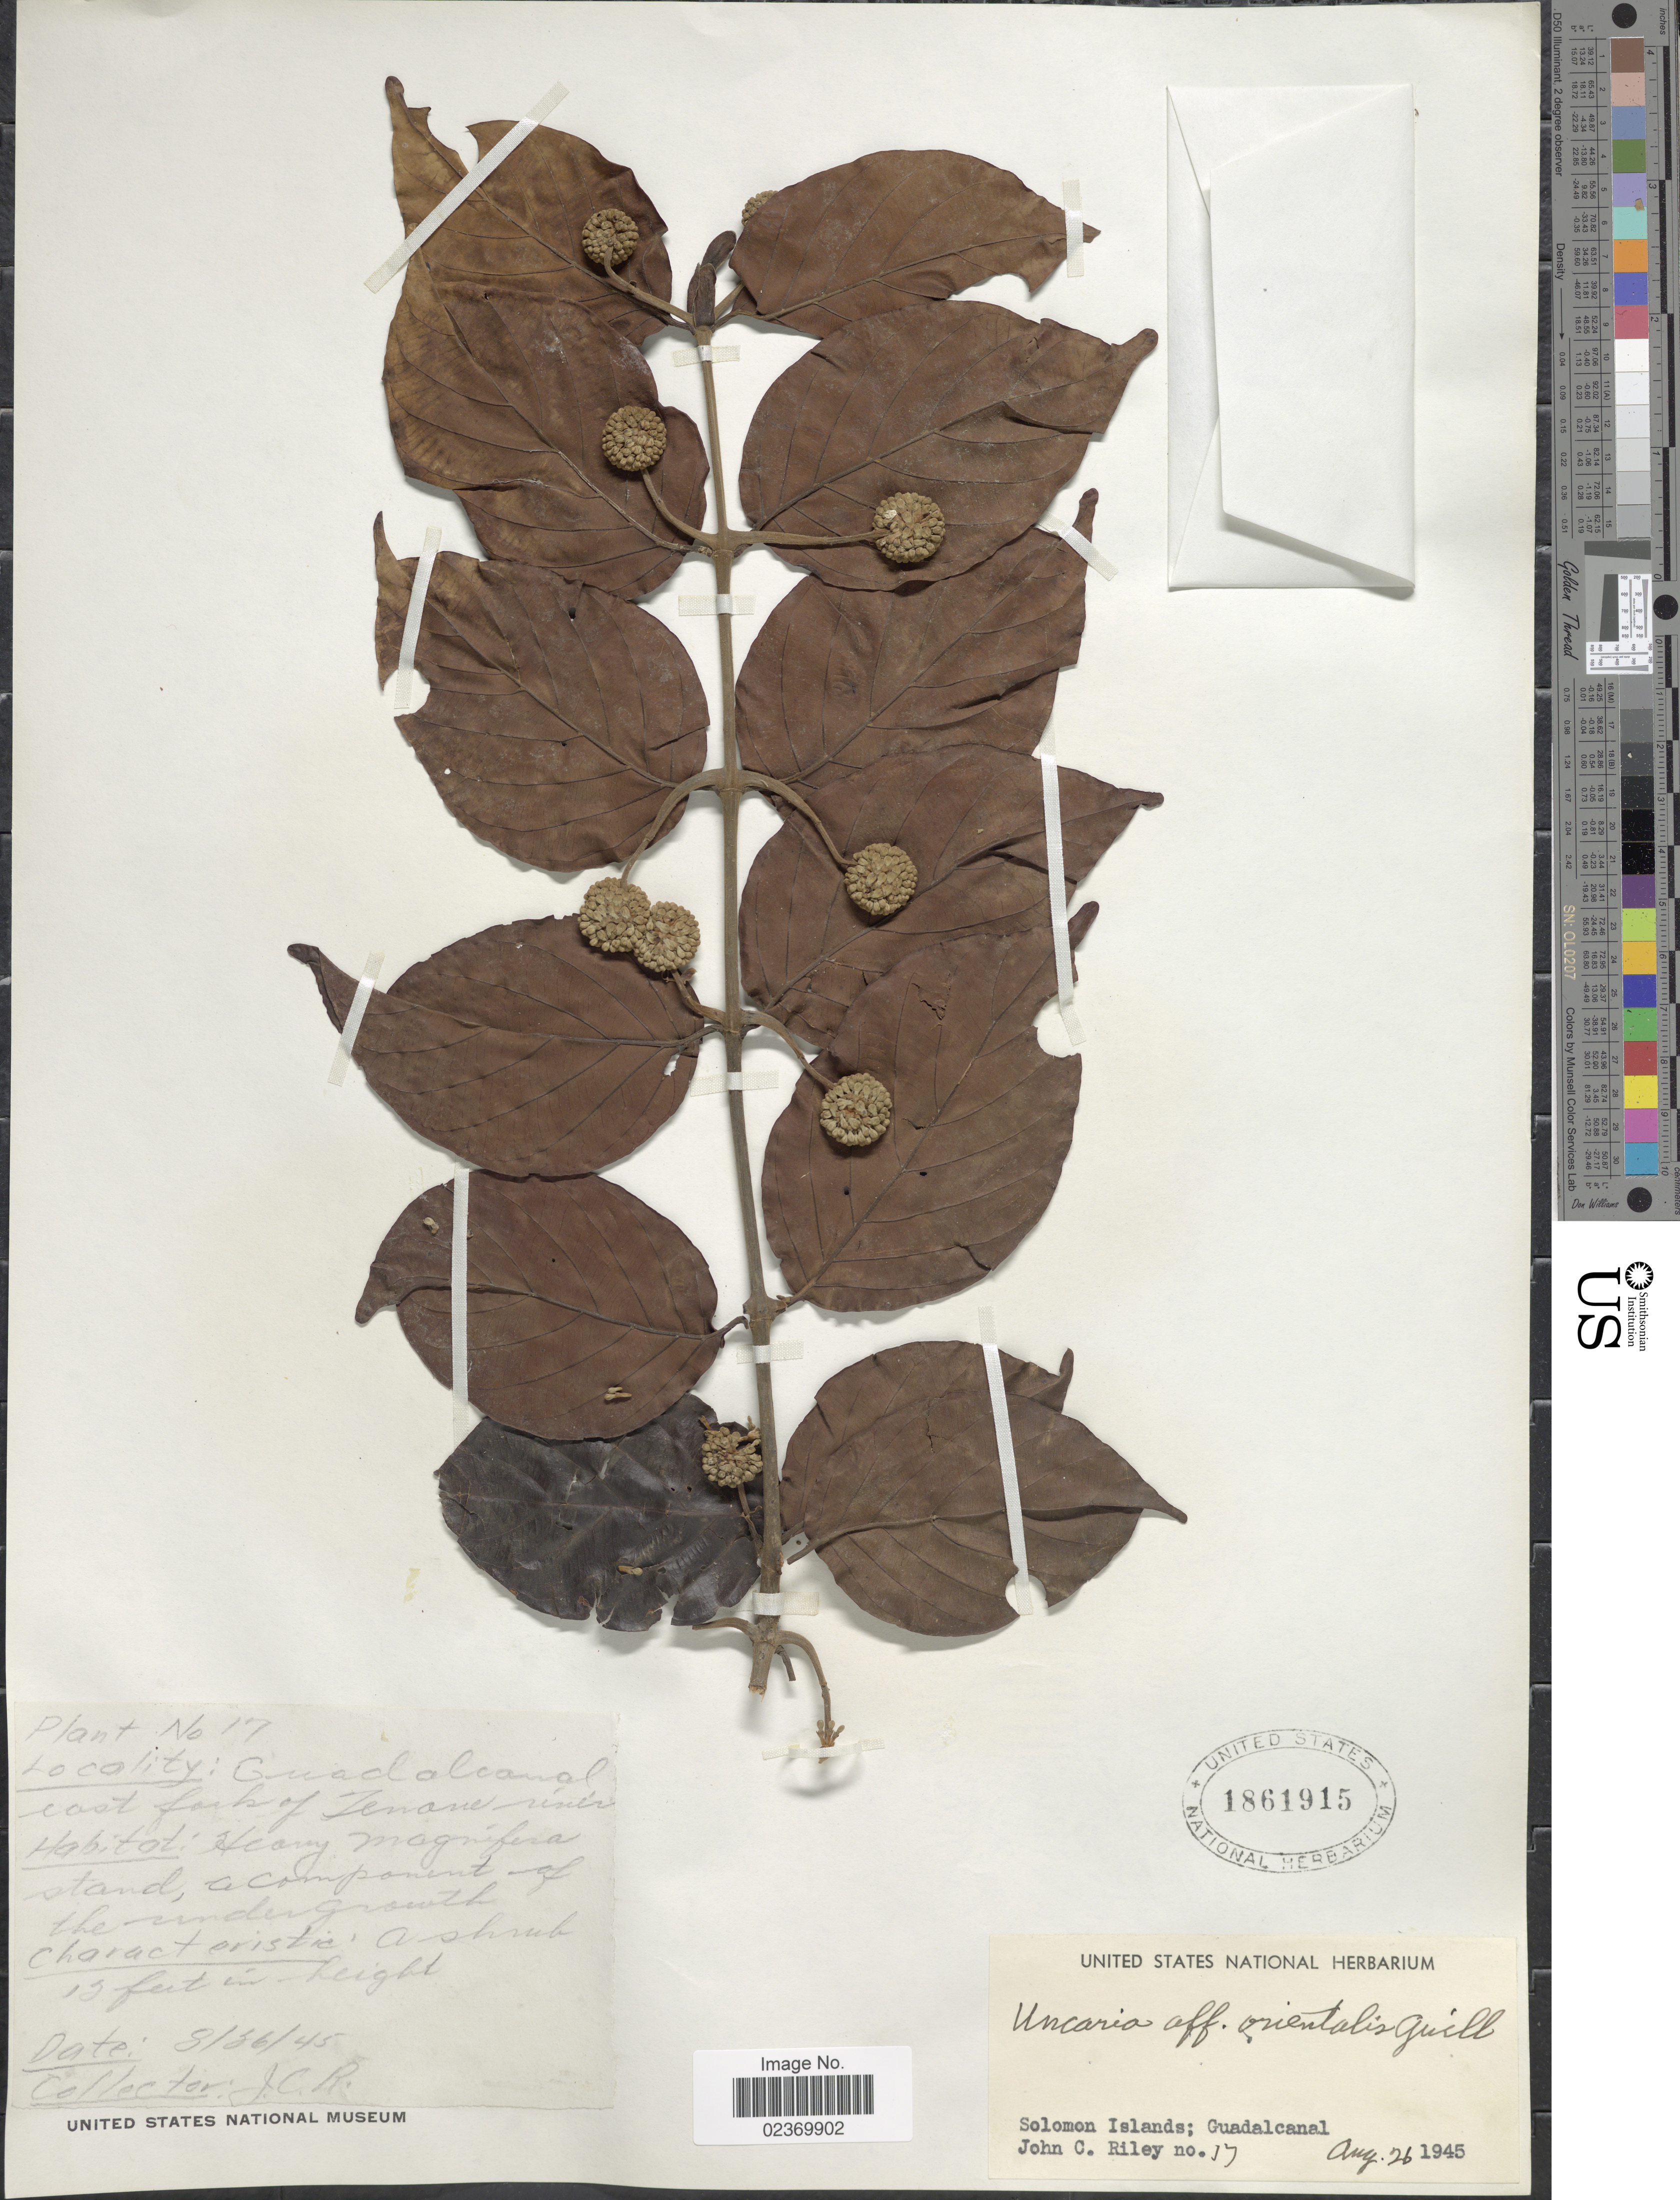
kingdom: Plantae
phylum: Tracheophyta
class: Magnoliopsida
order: Gentianales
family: Rubiaceae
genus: Uncaria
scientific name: Uncaria orientalis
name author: Guillaumin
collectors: J. C. Riley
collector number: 17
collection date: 1945-08-26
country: Solomon Islands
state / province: Solomon Islands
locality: Guadalcanal, east fork of Tename center [interpreted]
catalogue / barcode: US 1861915